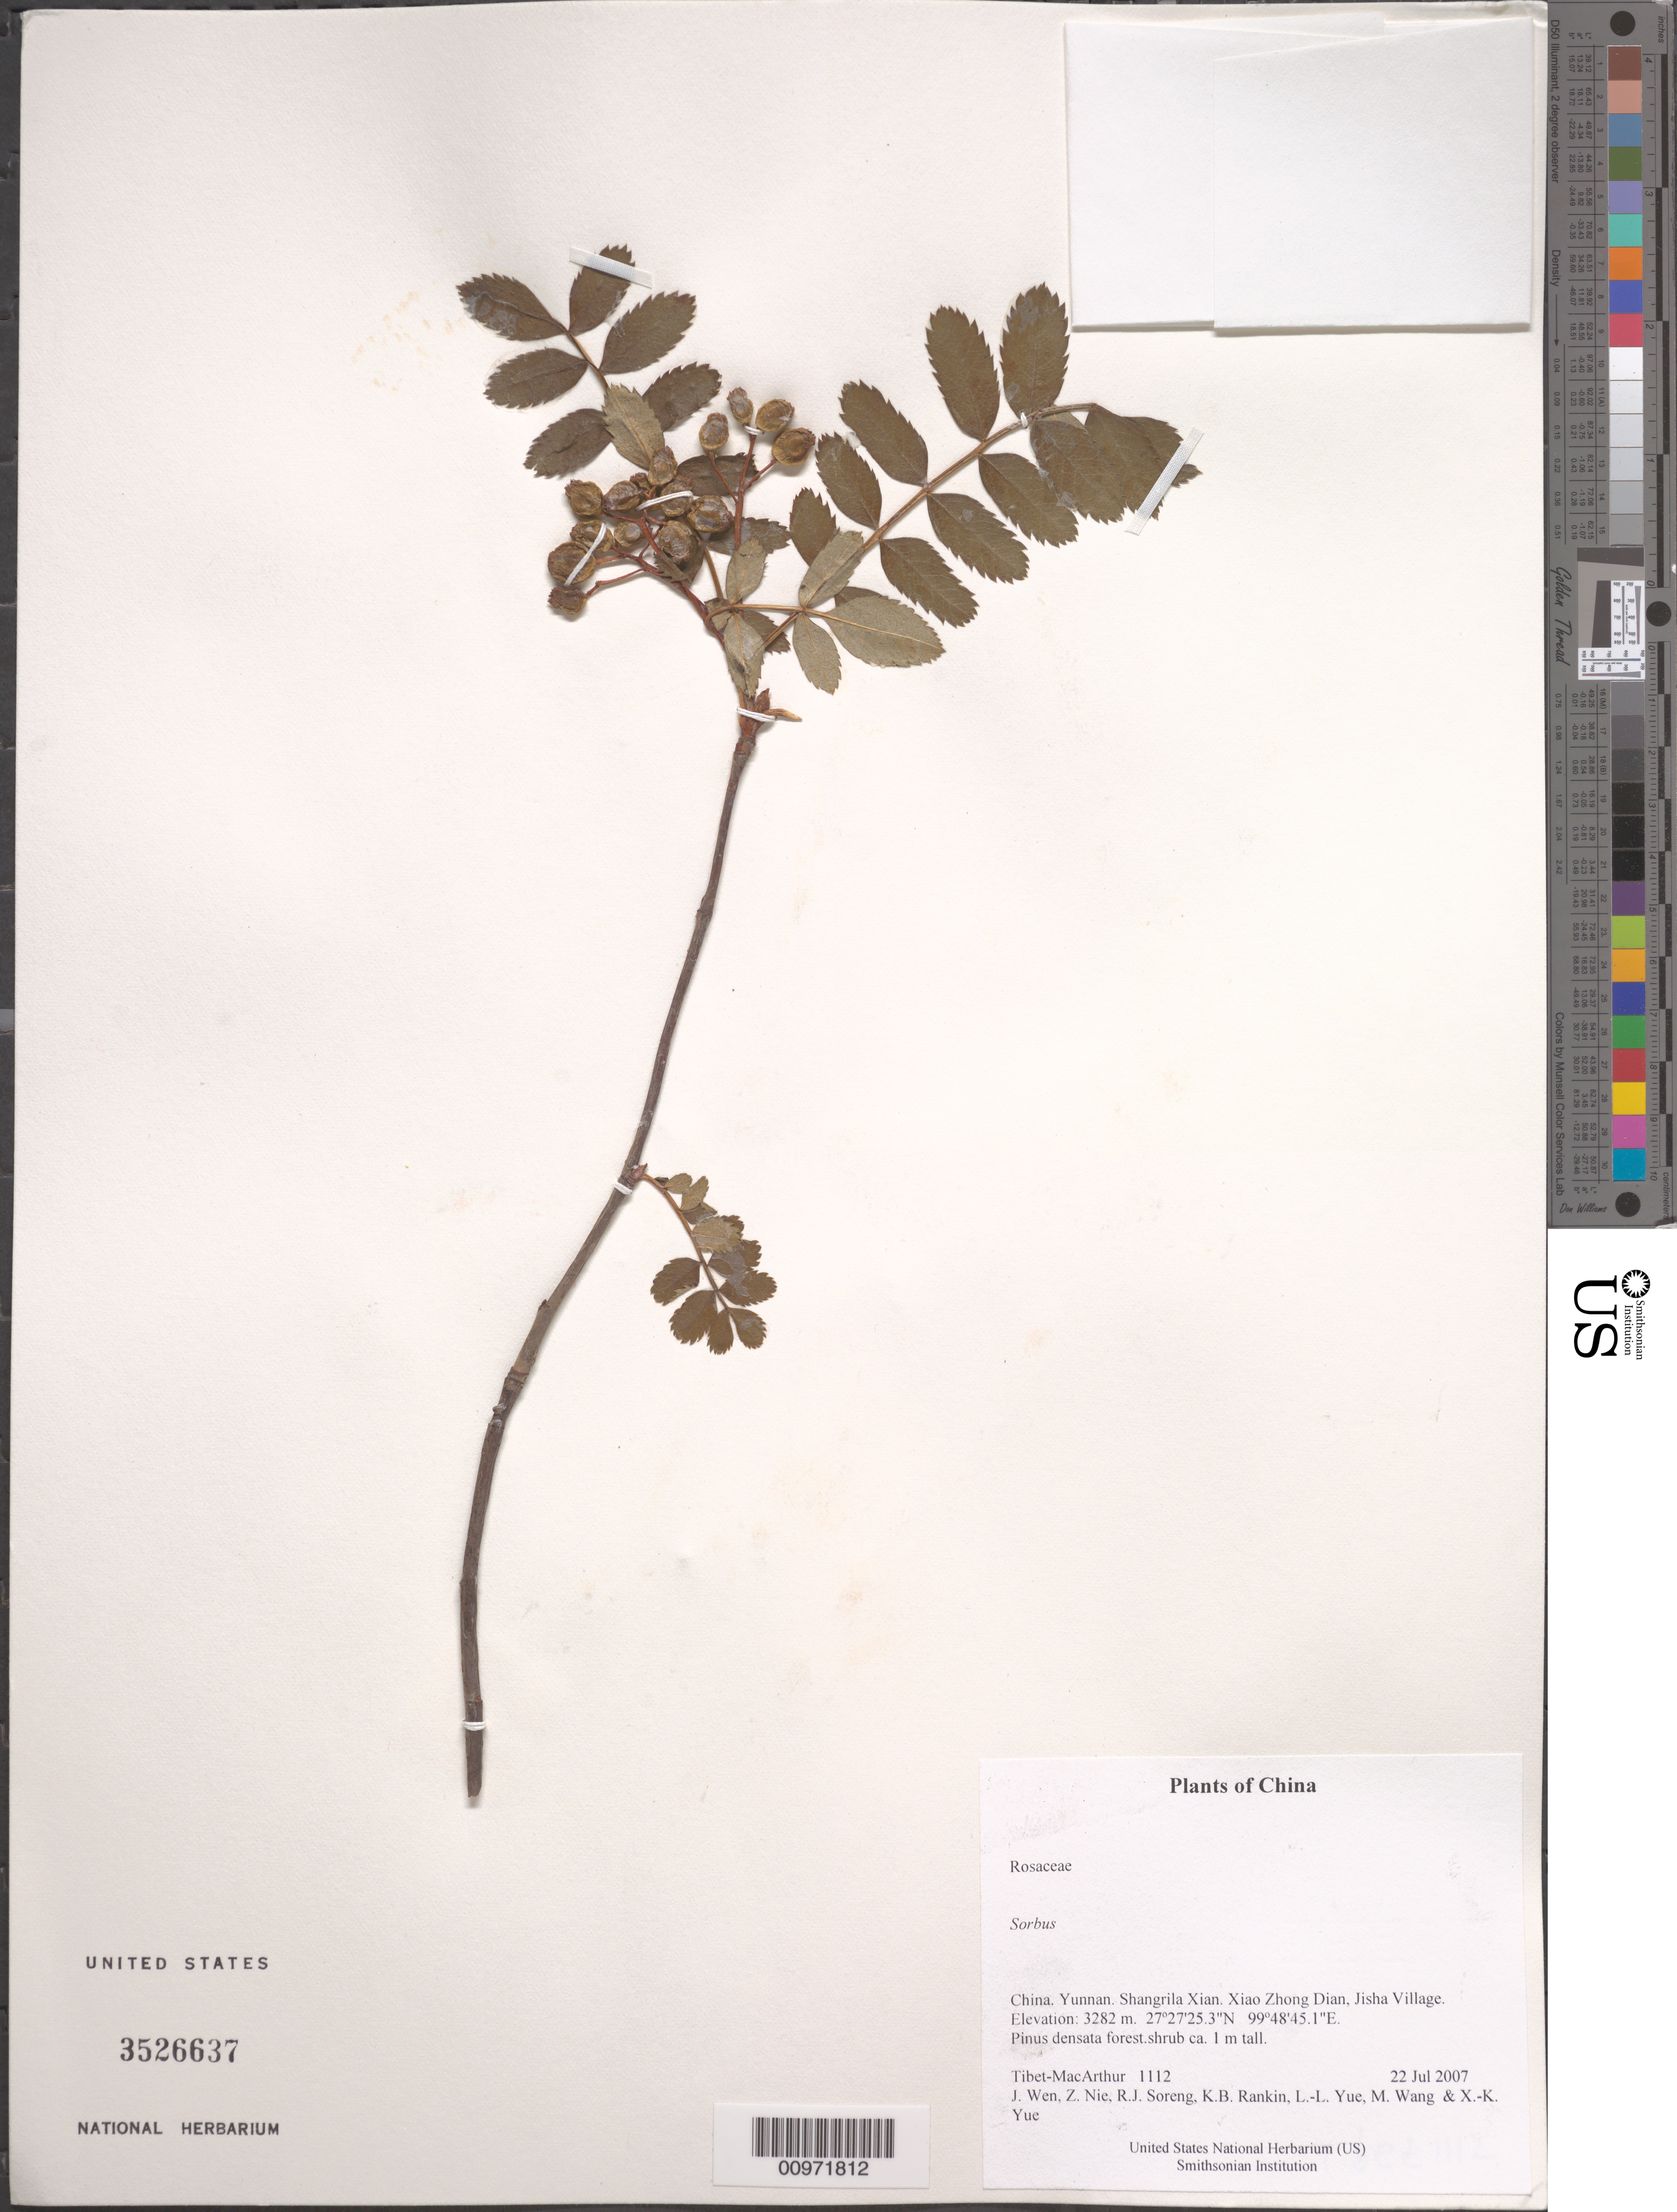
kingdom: Plantae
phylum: Tracheophyta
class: Magnoliopsida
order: Rosales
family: Rosaceae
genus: Sorbus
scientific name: Sorbus sp.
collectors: Tibet-MacArthur, J. Wen, Z. Nie, R. J. Soreng, K. Rankin, L. Yue, M. Wang & X. Yue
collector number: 1112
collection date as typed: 22 Jul 2007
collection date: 2007-07-22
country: China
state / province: Yunnan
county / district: Shangrila Xian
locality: Xiao Zhong Dian, Jisha Village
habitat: Pinus densata forest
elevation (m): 3282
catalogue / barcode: US 3526637